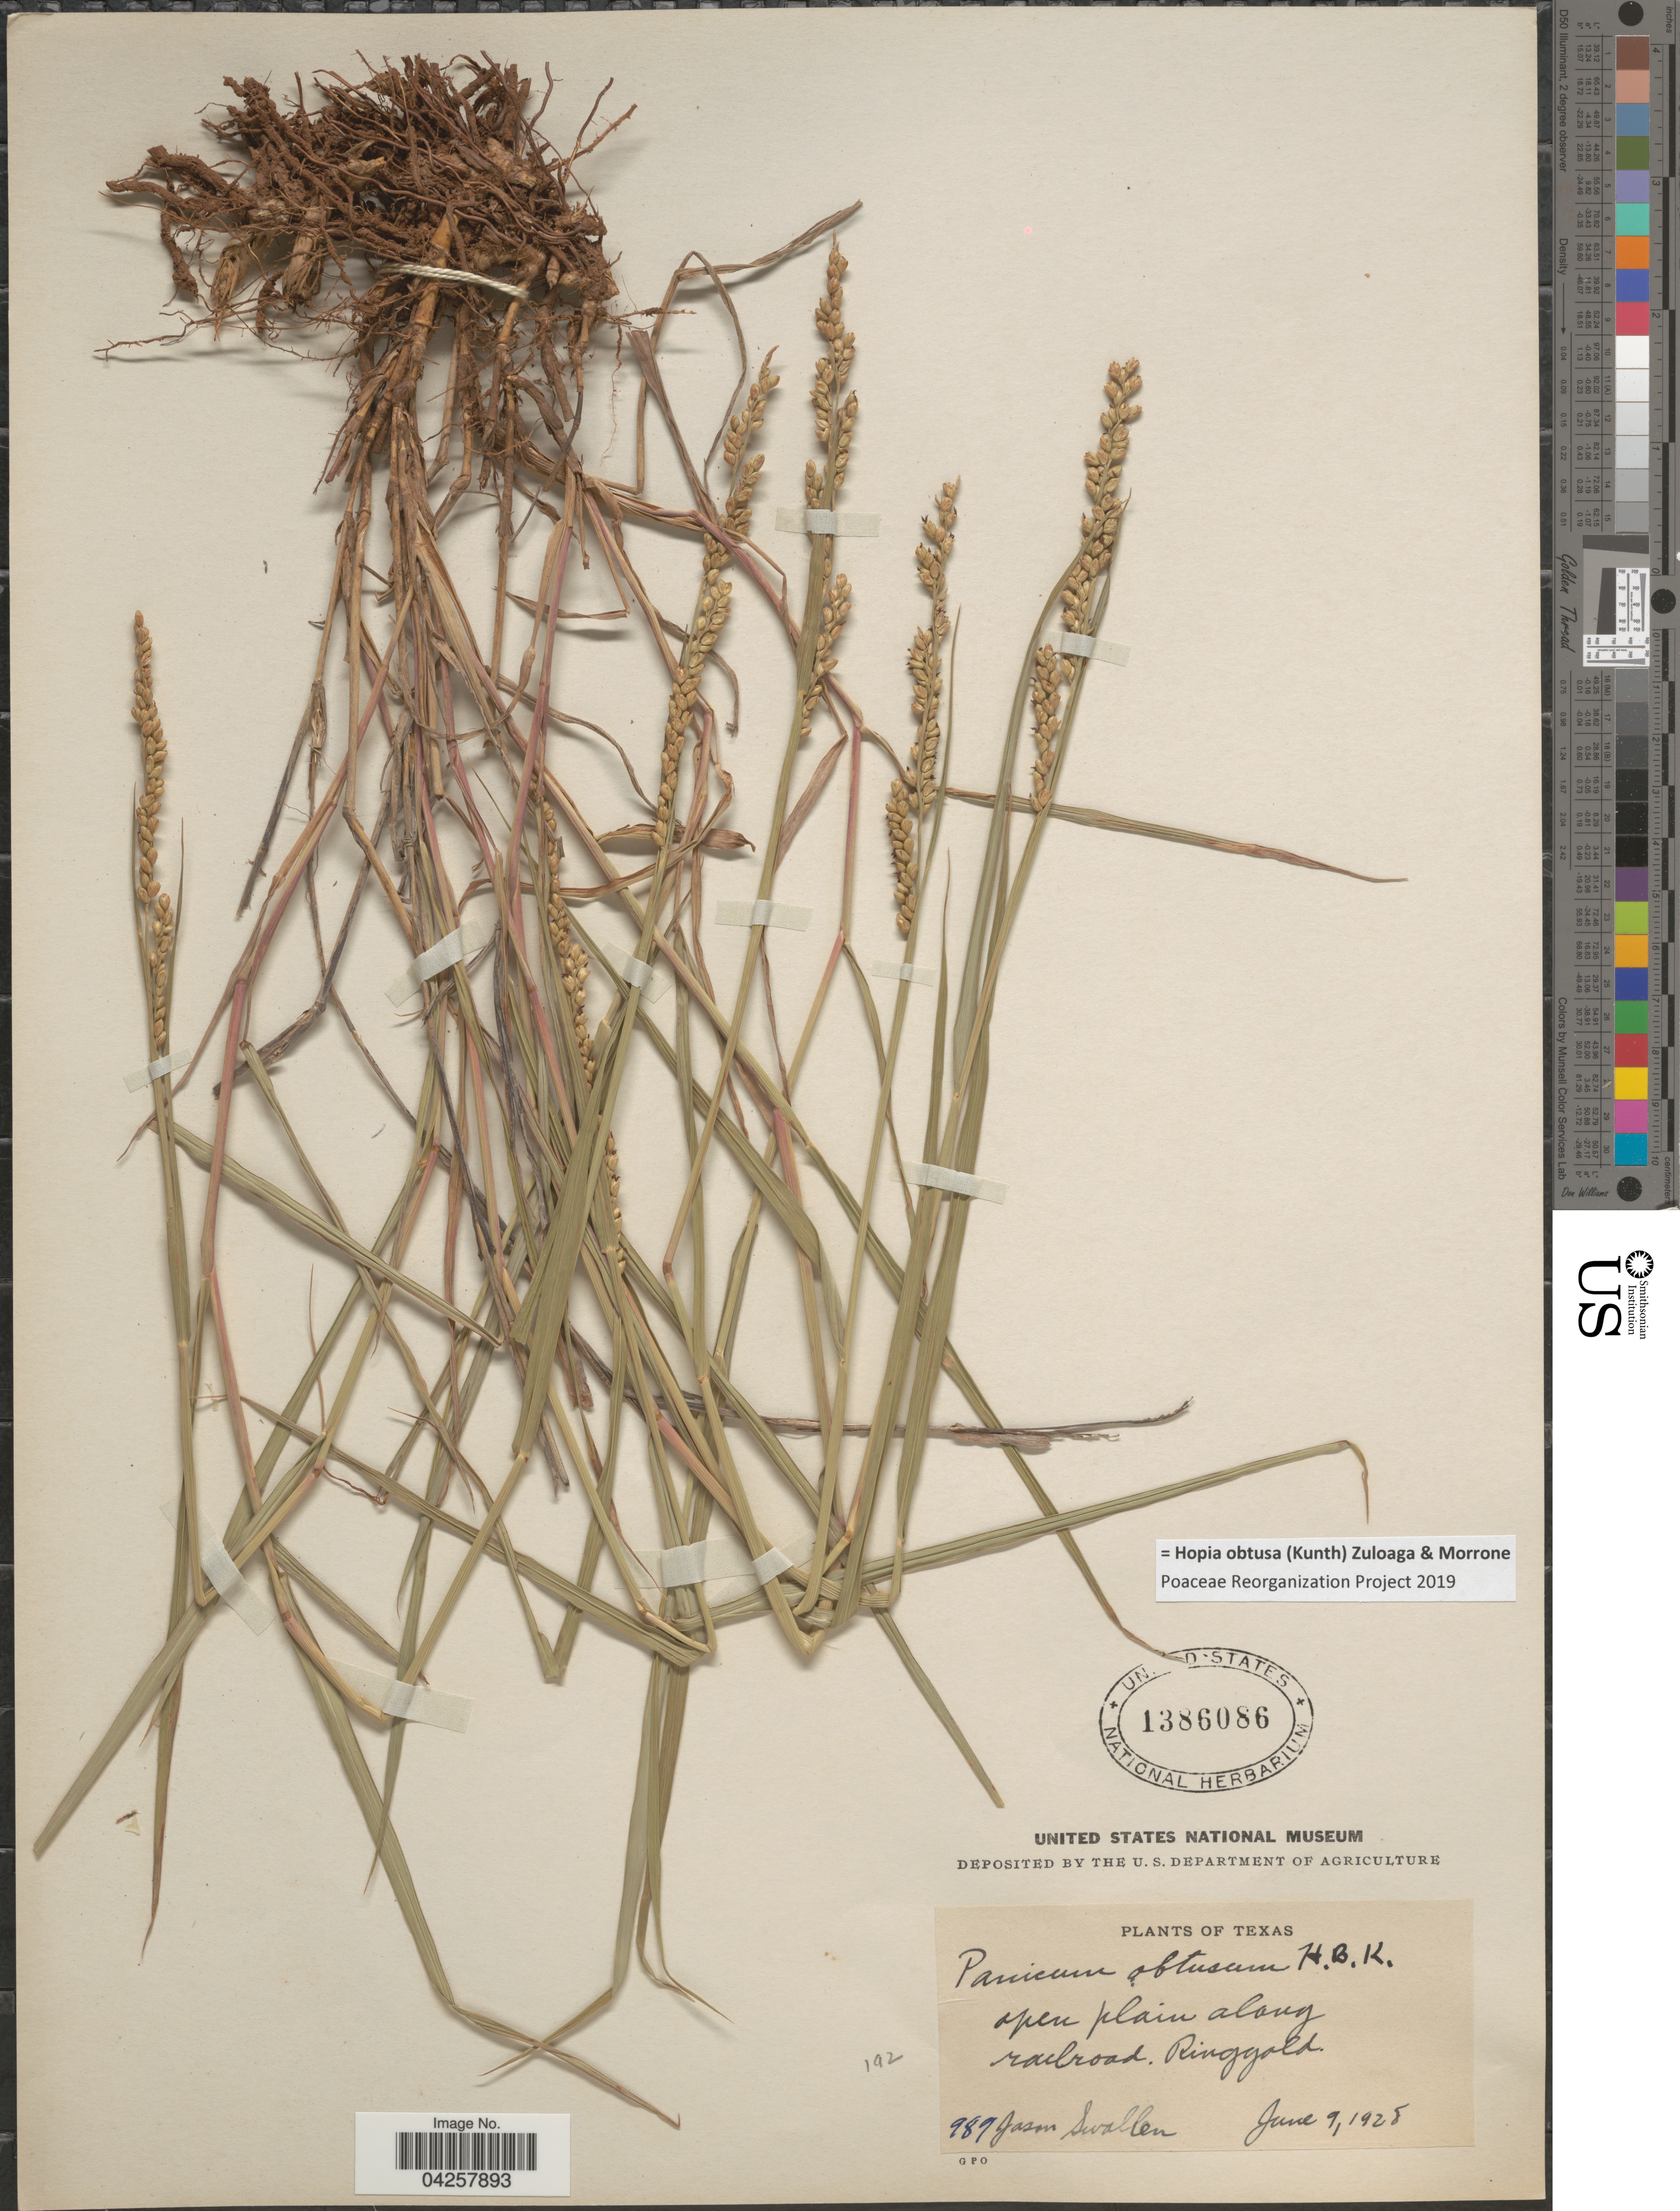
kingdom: Plantae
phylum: Tracheophyta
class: Liliopsida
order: Poales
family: Poaceae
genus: Hopia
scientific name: Hopia obtusa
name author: (Kunth) Zuloaga & Morrone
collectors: J. R. Swallen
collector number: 989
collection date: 1928-06-09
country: United States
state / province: Texas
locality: Along railroad. Ringgold.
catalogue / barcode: US 1386086